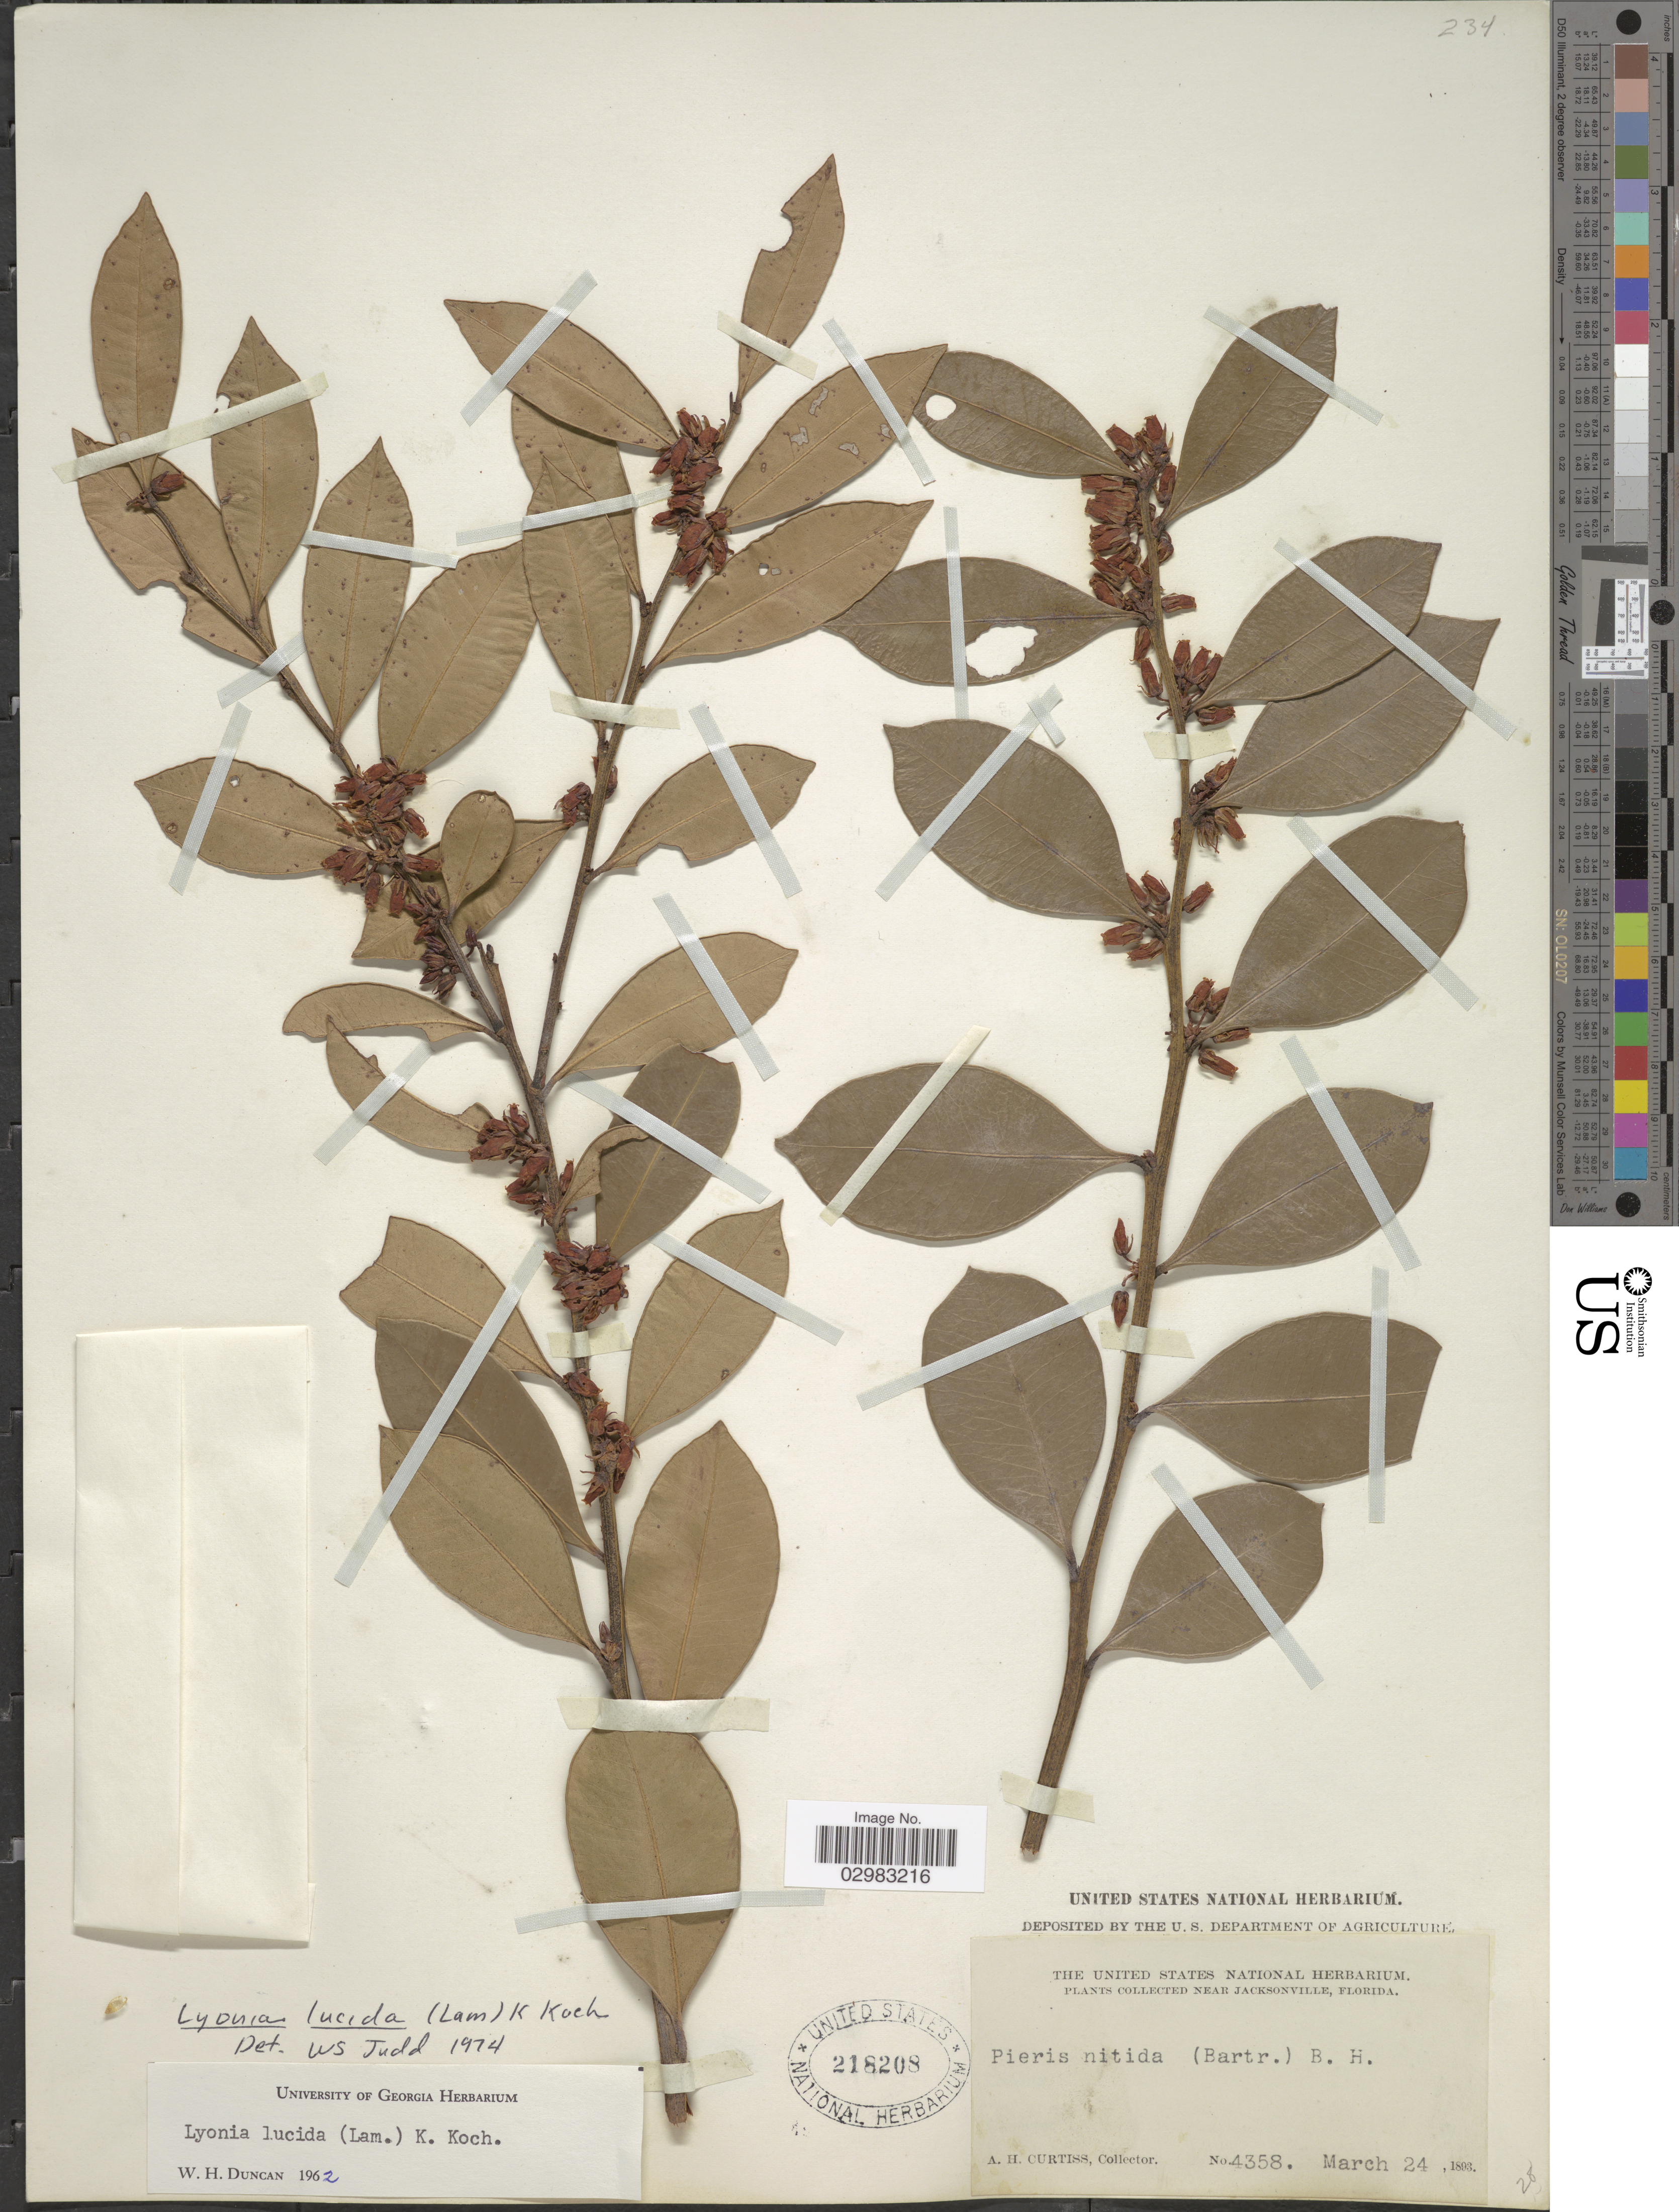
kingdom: Plantae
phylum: Tracheophyta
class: Magnoliopsida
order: Ericales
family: Ericaceae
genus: Lyonia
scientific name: Lyonia lucida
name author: K. Koch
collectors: A. H. Curtiss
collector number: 4358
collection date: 1893-03-24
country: United States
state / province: Florida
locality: Near Jacksonville.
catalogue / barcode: US 218208